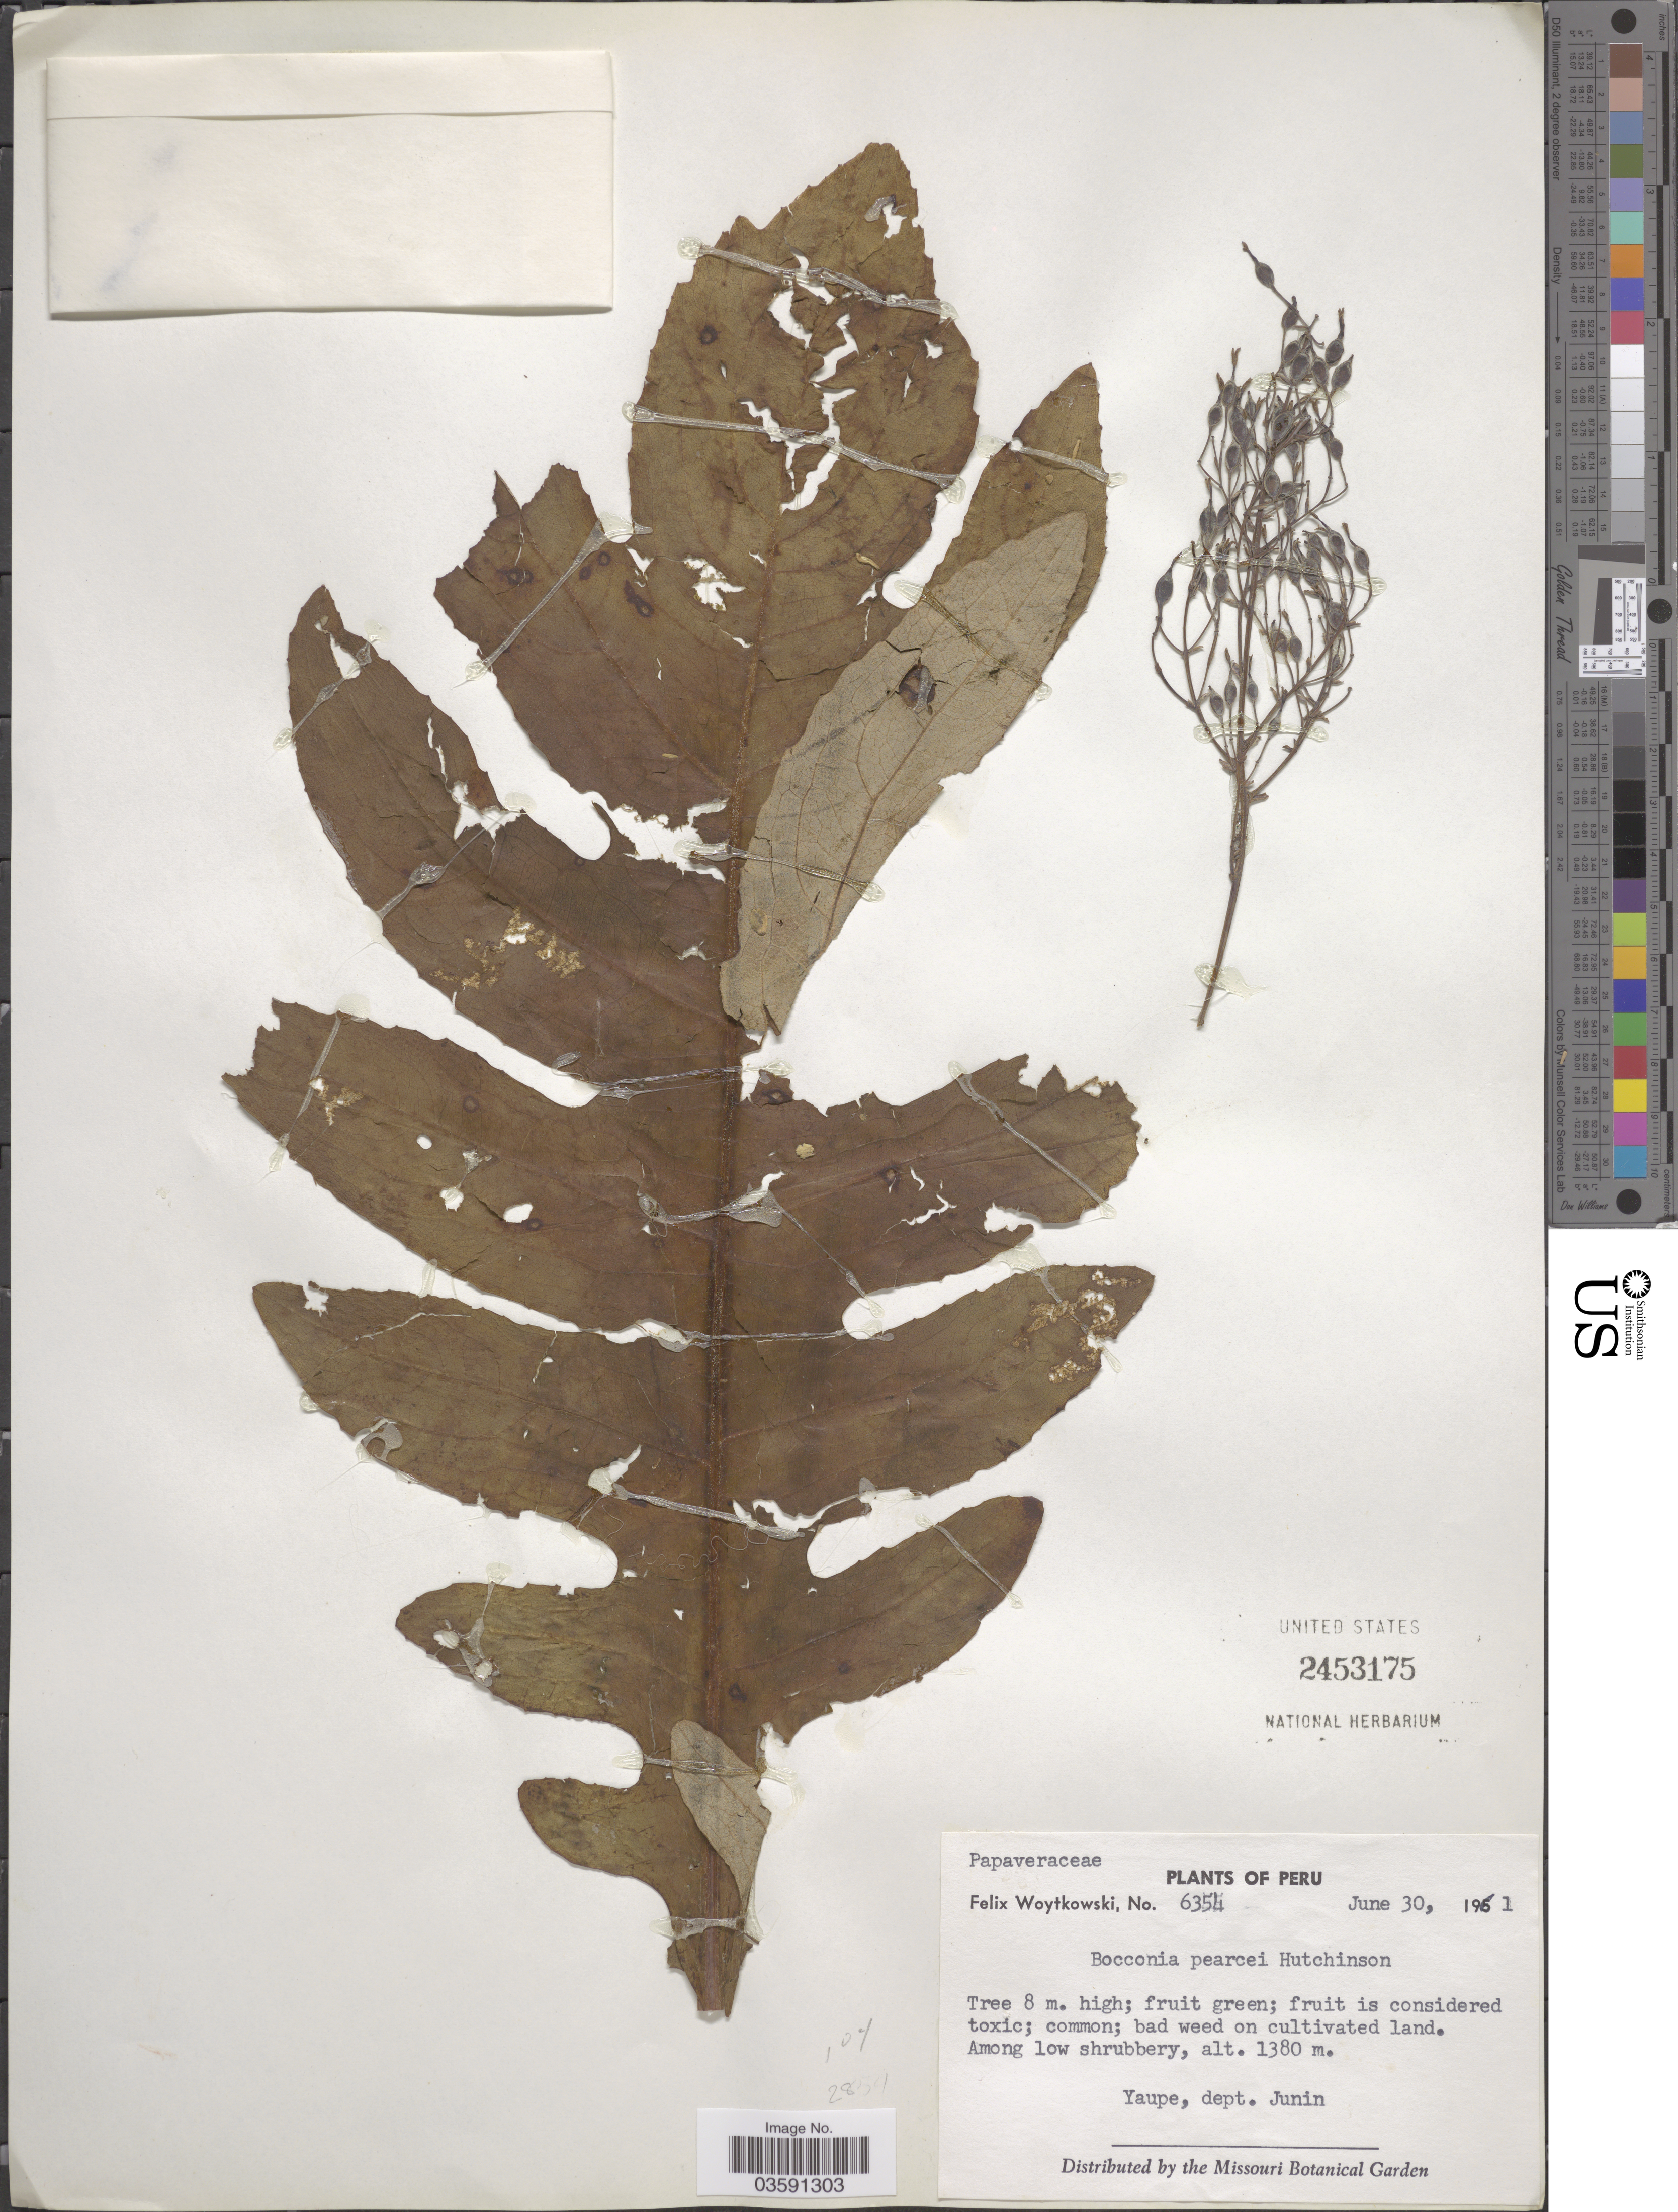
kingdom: Plantae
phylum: Tracheophyta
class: Magnoliopsida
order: Ranunculales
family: Papaveraceae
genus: Bocconia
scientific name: Bocconia integrifolia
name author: Bonpl.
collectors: F. Woytkowski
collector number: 6354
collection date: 1961-06-30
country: Peru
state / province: Junín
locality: Yaupe, dept. Junin.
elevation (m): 1380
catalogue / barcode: US 2453175